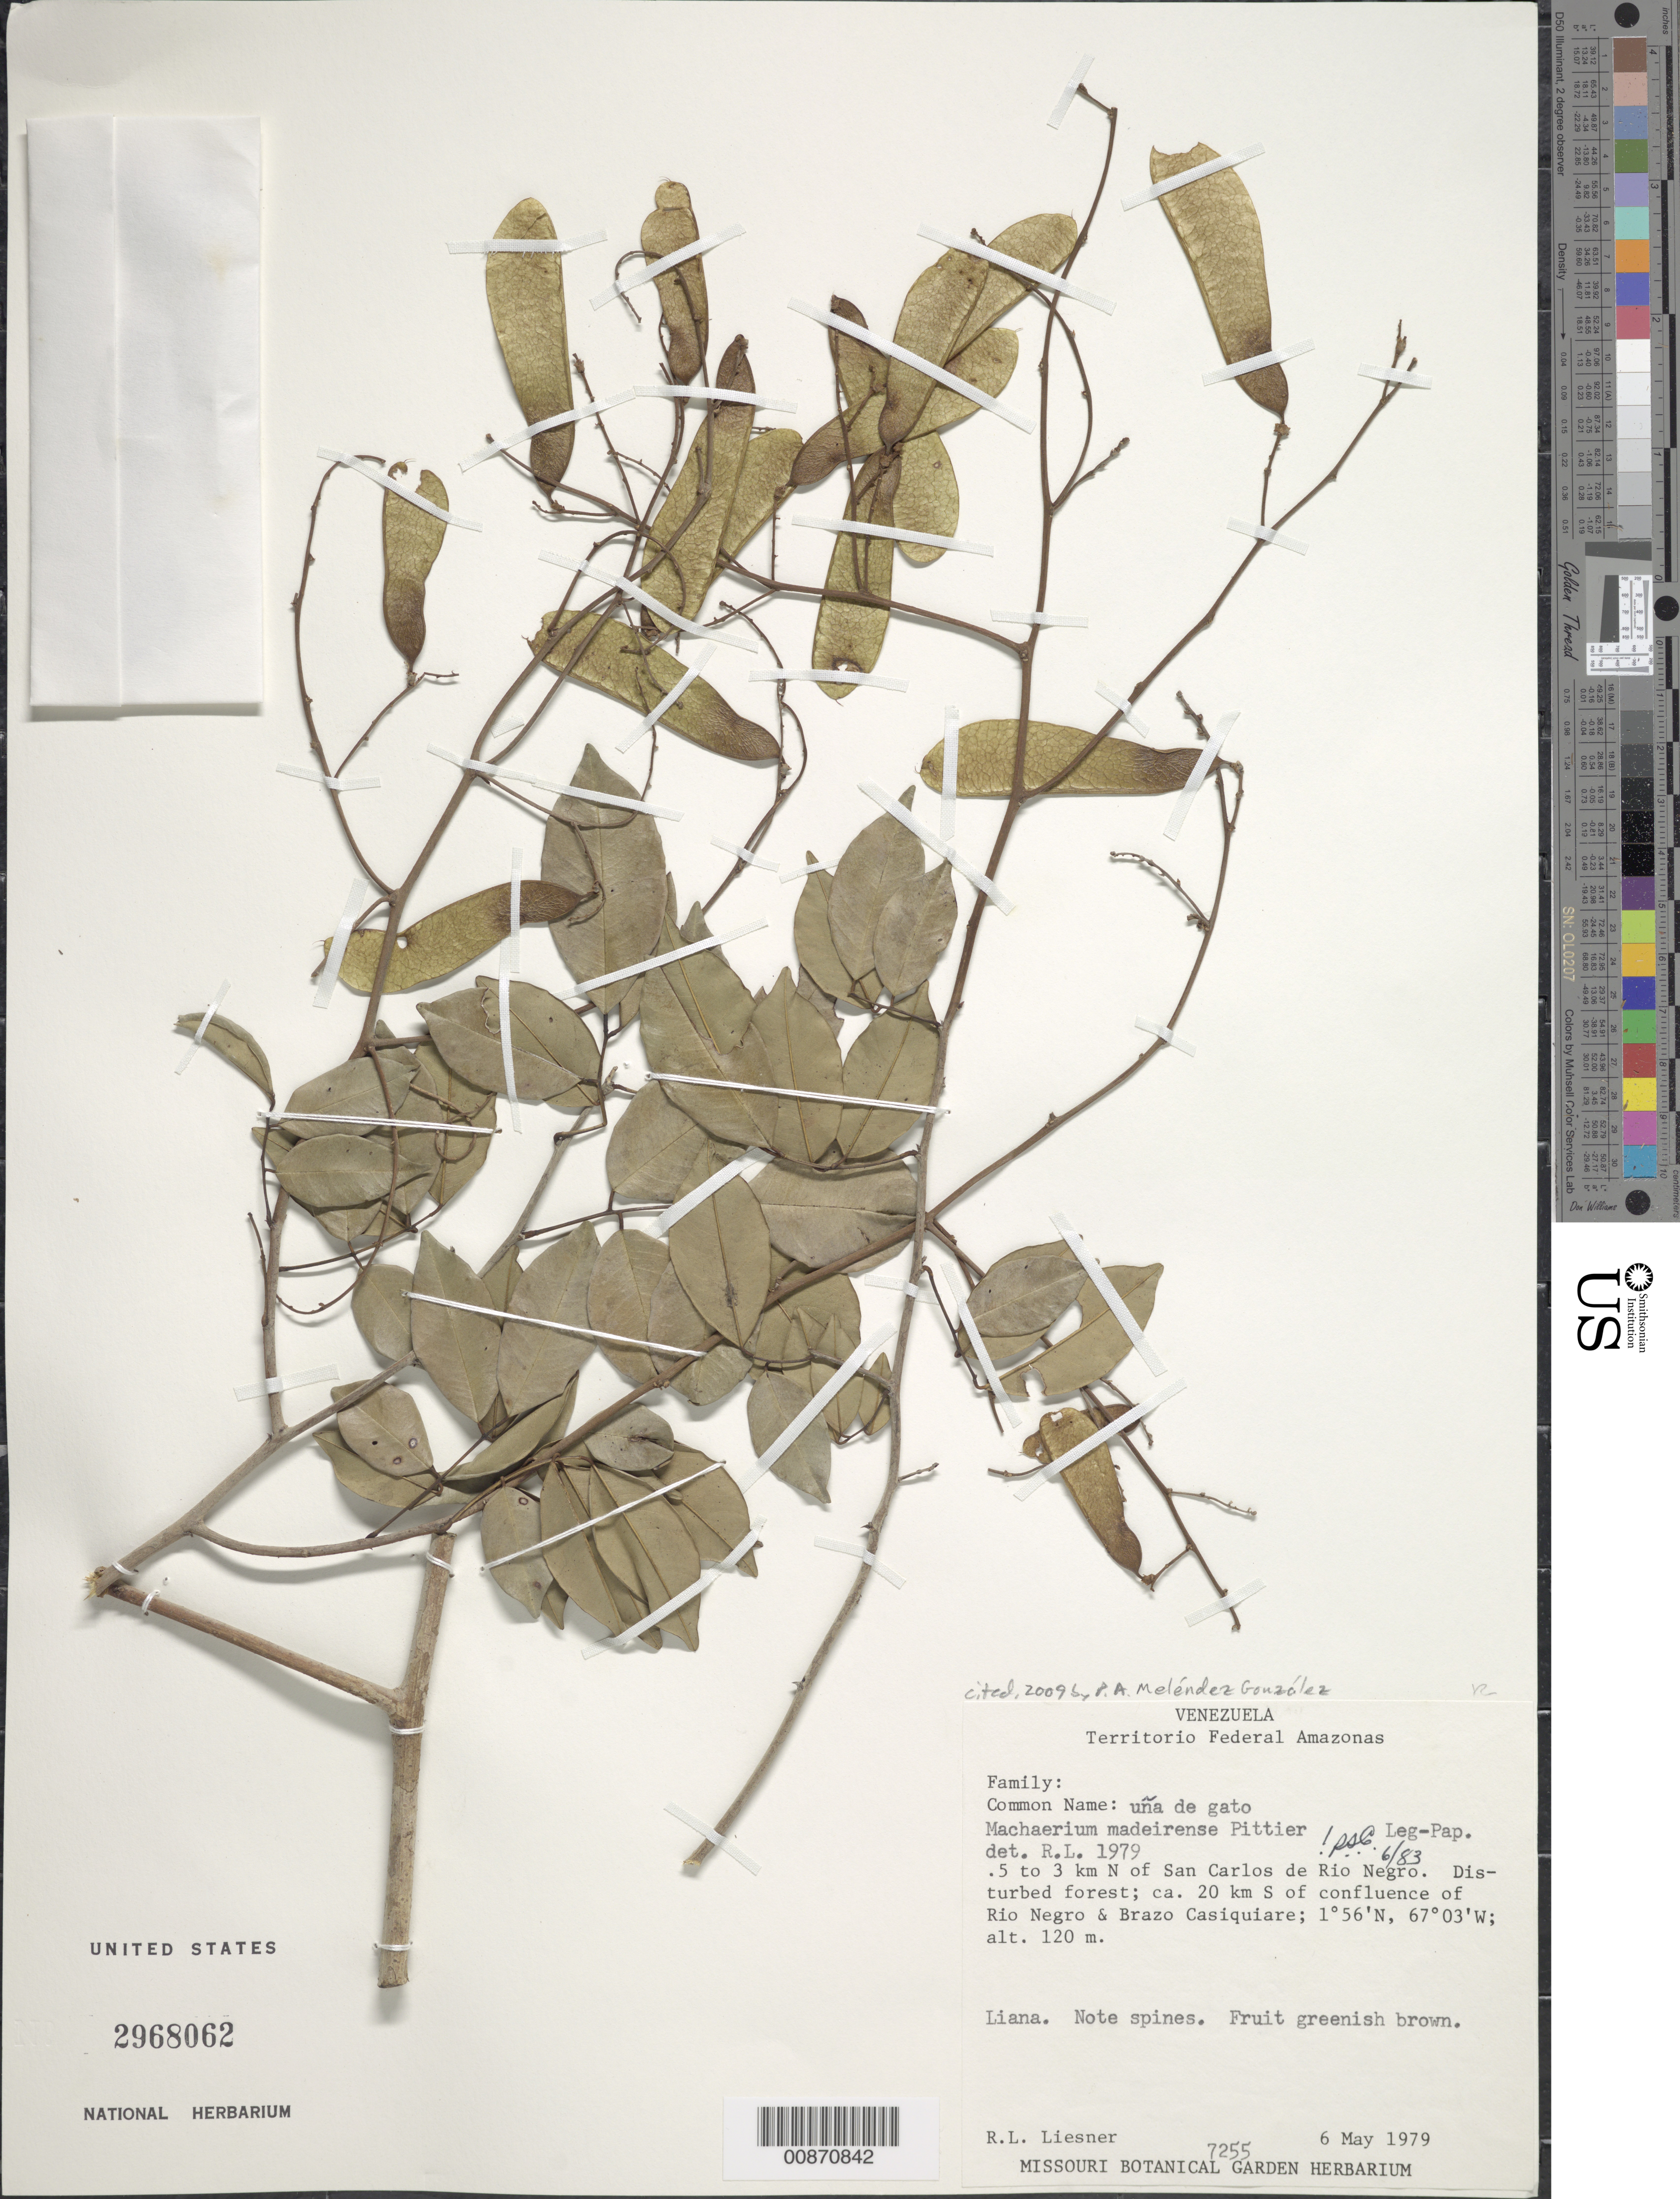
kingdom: Plantae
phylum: Tracheophyta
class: Magnoliopsida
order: Fabales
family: Fabaceae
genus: Machaerium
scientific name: Machaerium madeirense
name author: Pittier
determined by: Cowan, R. S.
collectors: R. L. Liesner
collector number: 7255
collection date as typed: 6-May-79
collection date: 1979-05-06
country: Venezuela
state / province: Amazonas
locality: San Carlos de Río Negro, 0.5-3 km N of; ca. 20 km S of confluence of Río Negro and Brazo Casiquiare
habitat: Disturbed forest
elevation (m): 120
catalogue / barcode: US 2968062